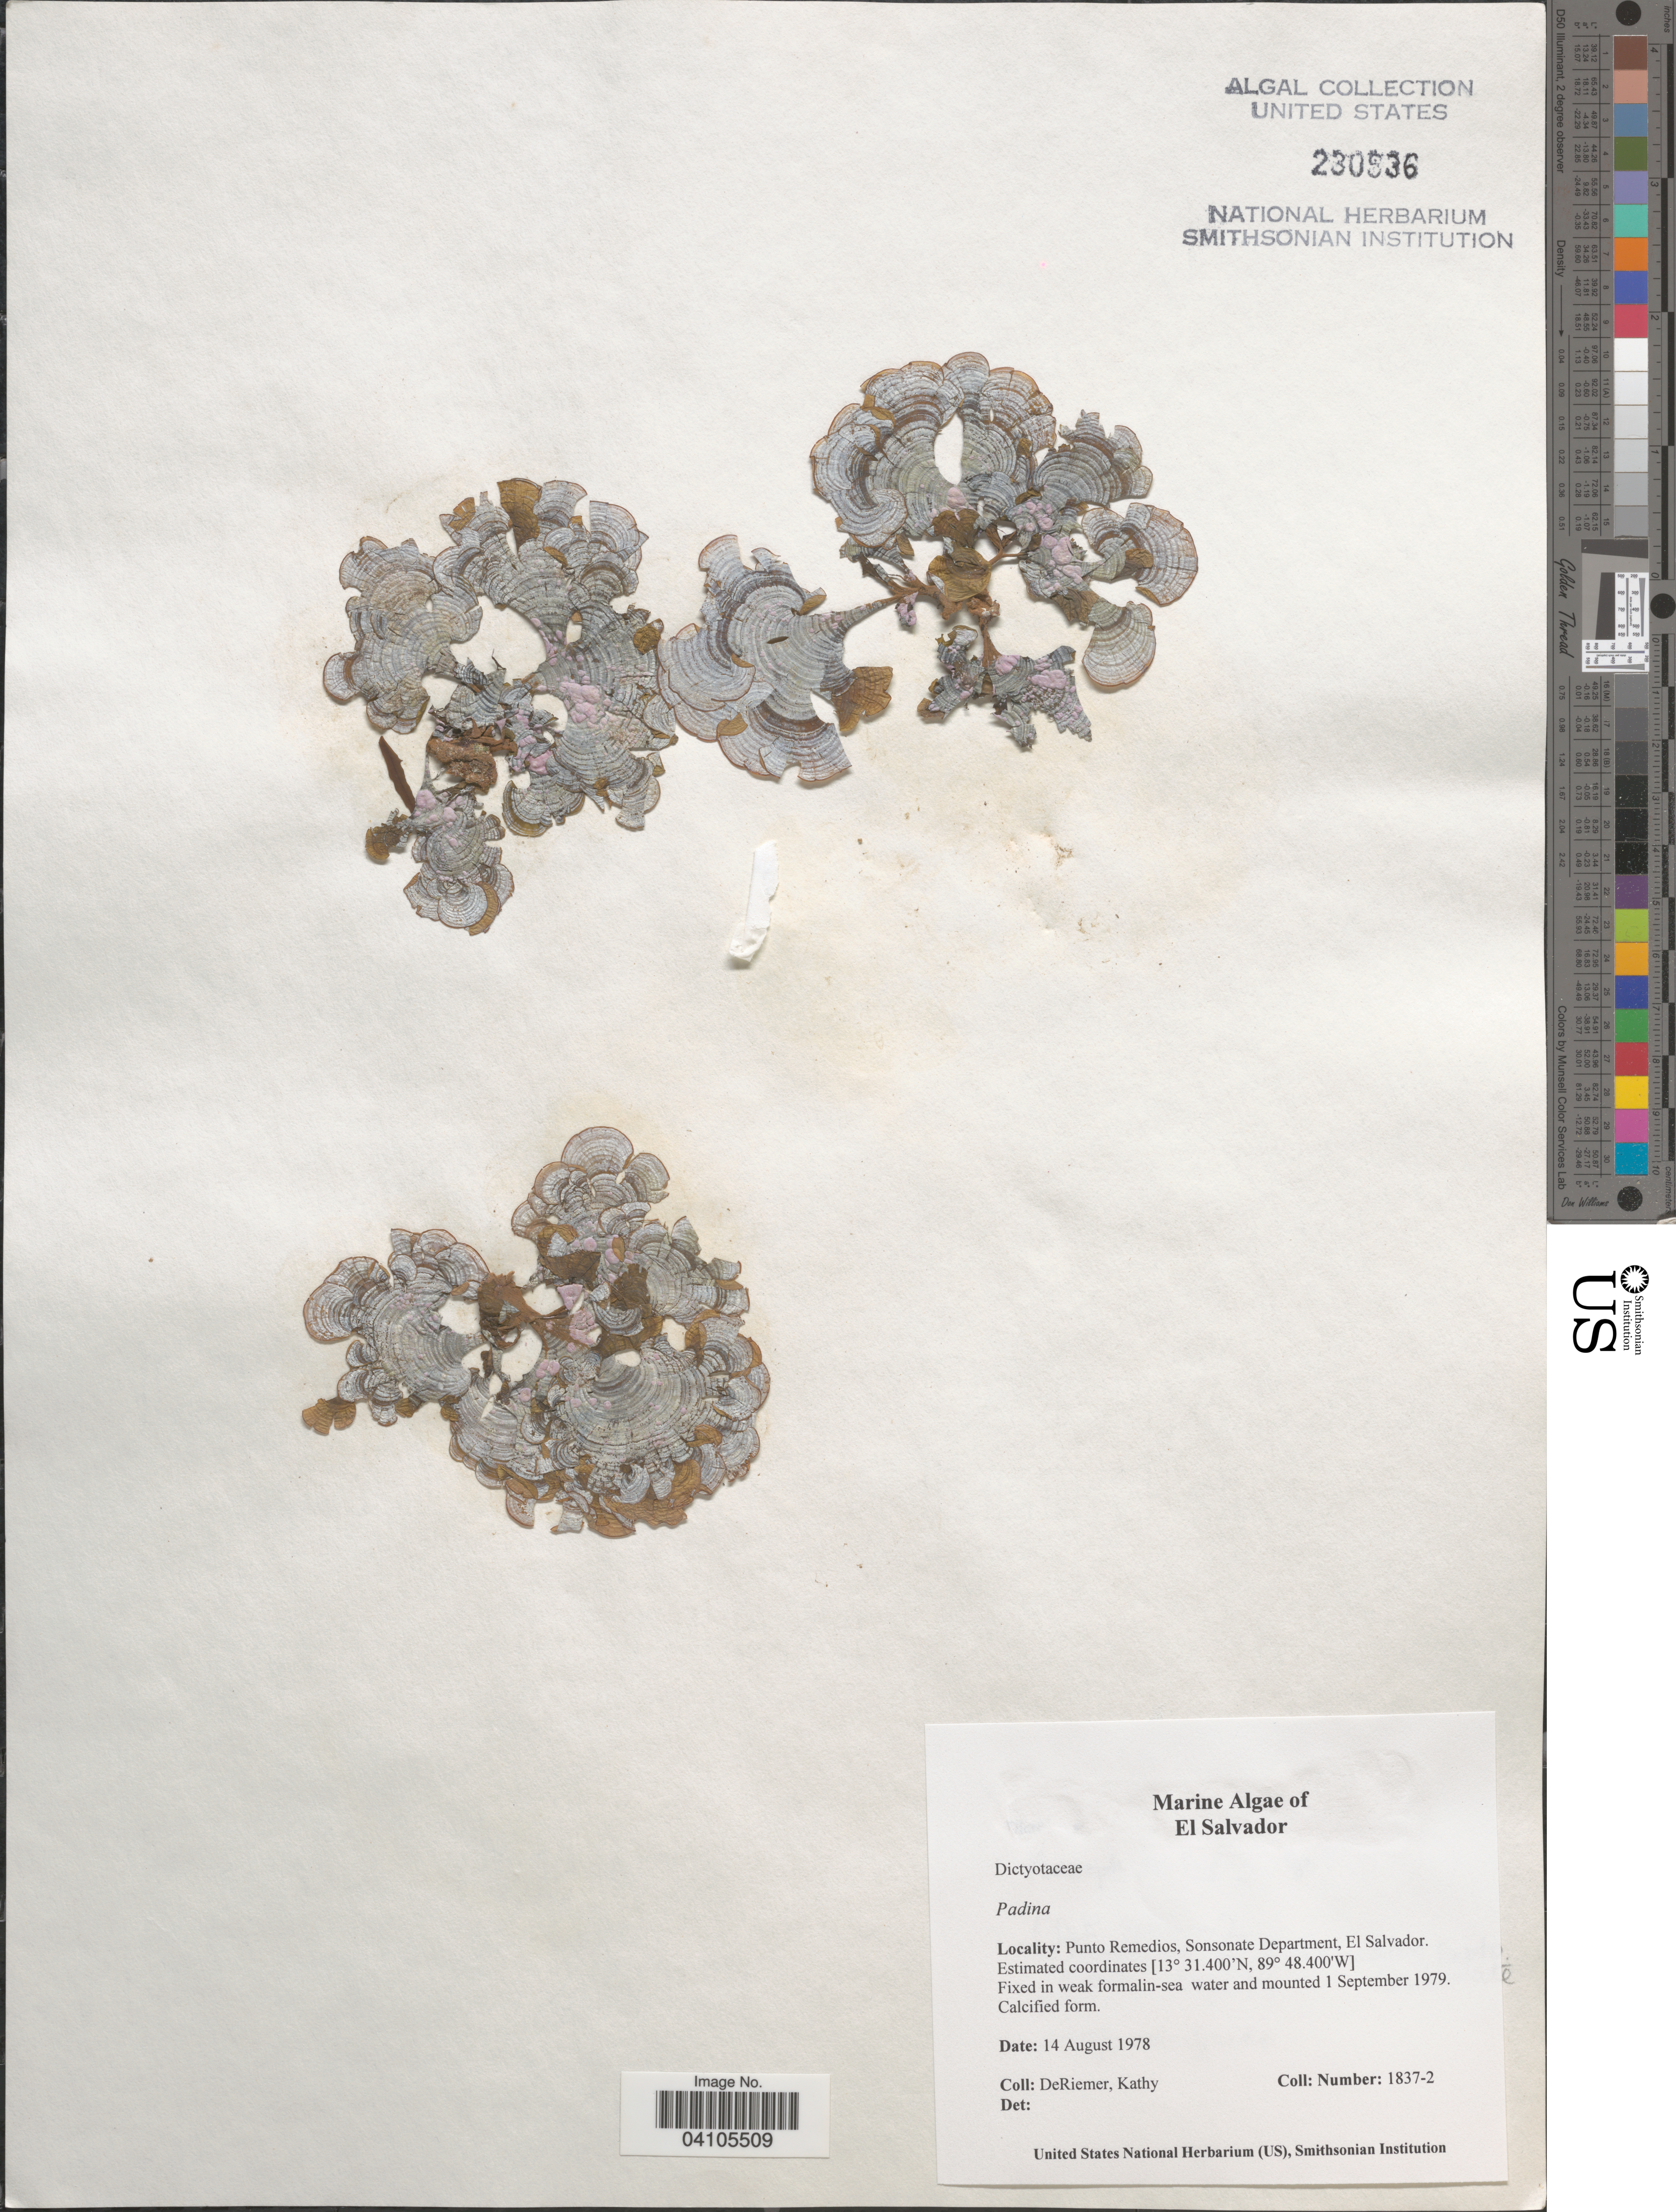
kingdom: Chromista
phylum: Ochrophyta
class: Phaeophyceae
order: Dictyotales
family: Dictyotaceae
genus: Padina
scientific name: Padina sp.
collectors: K. DeRiemer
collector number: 1837-2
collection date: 1978-08-14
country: El Salvador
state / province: Sonsonate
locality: Punto Remedios, Sonsonate Department.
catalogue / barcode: US 230536